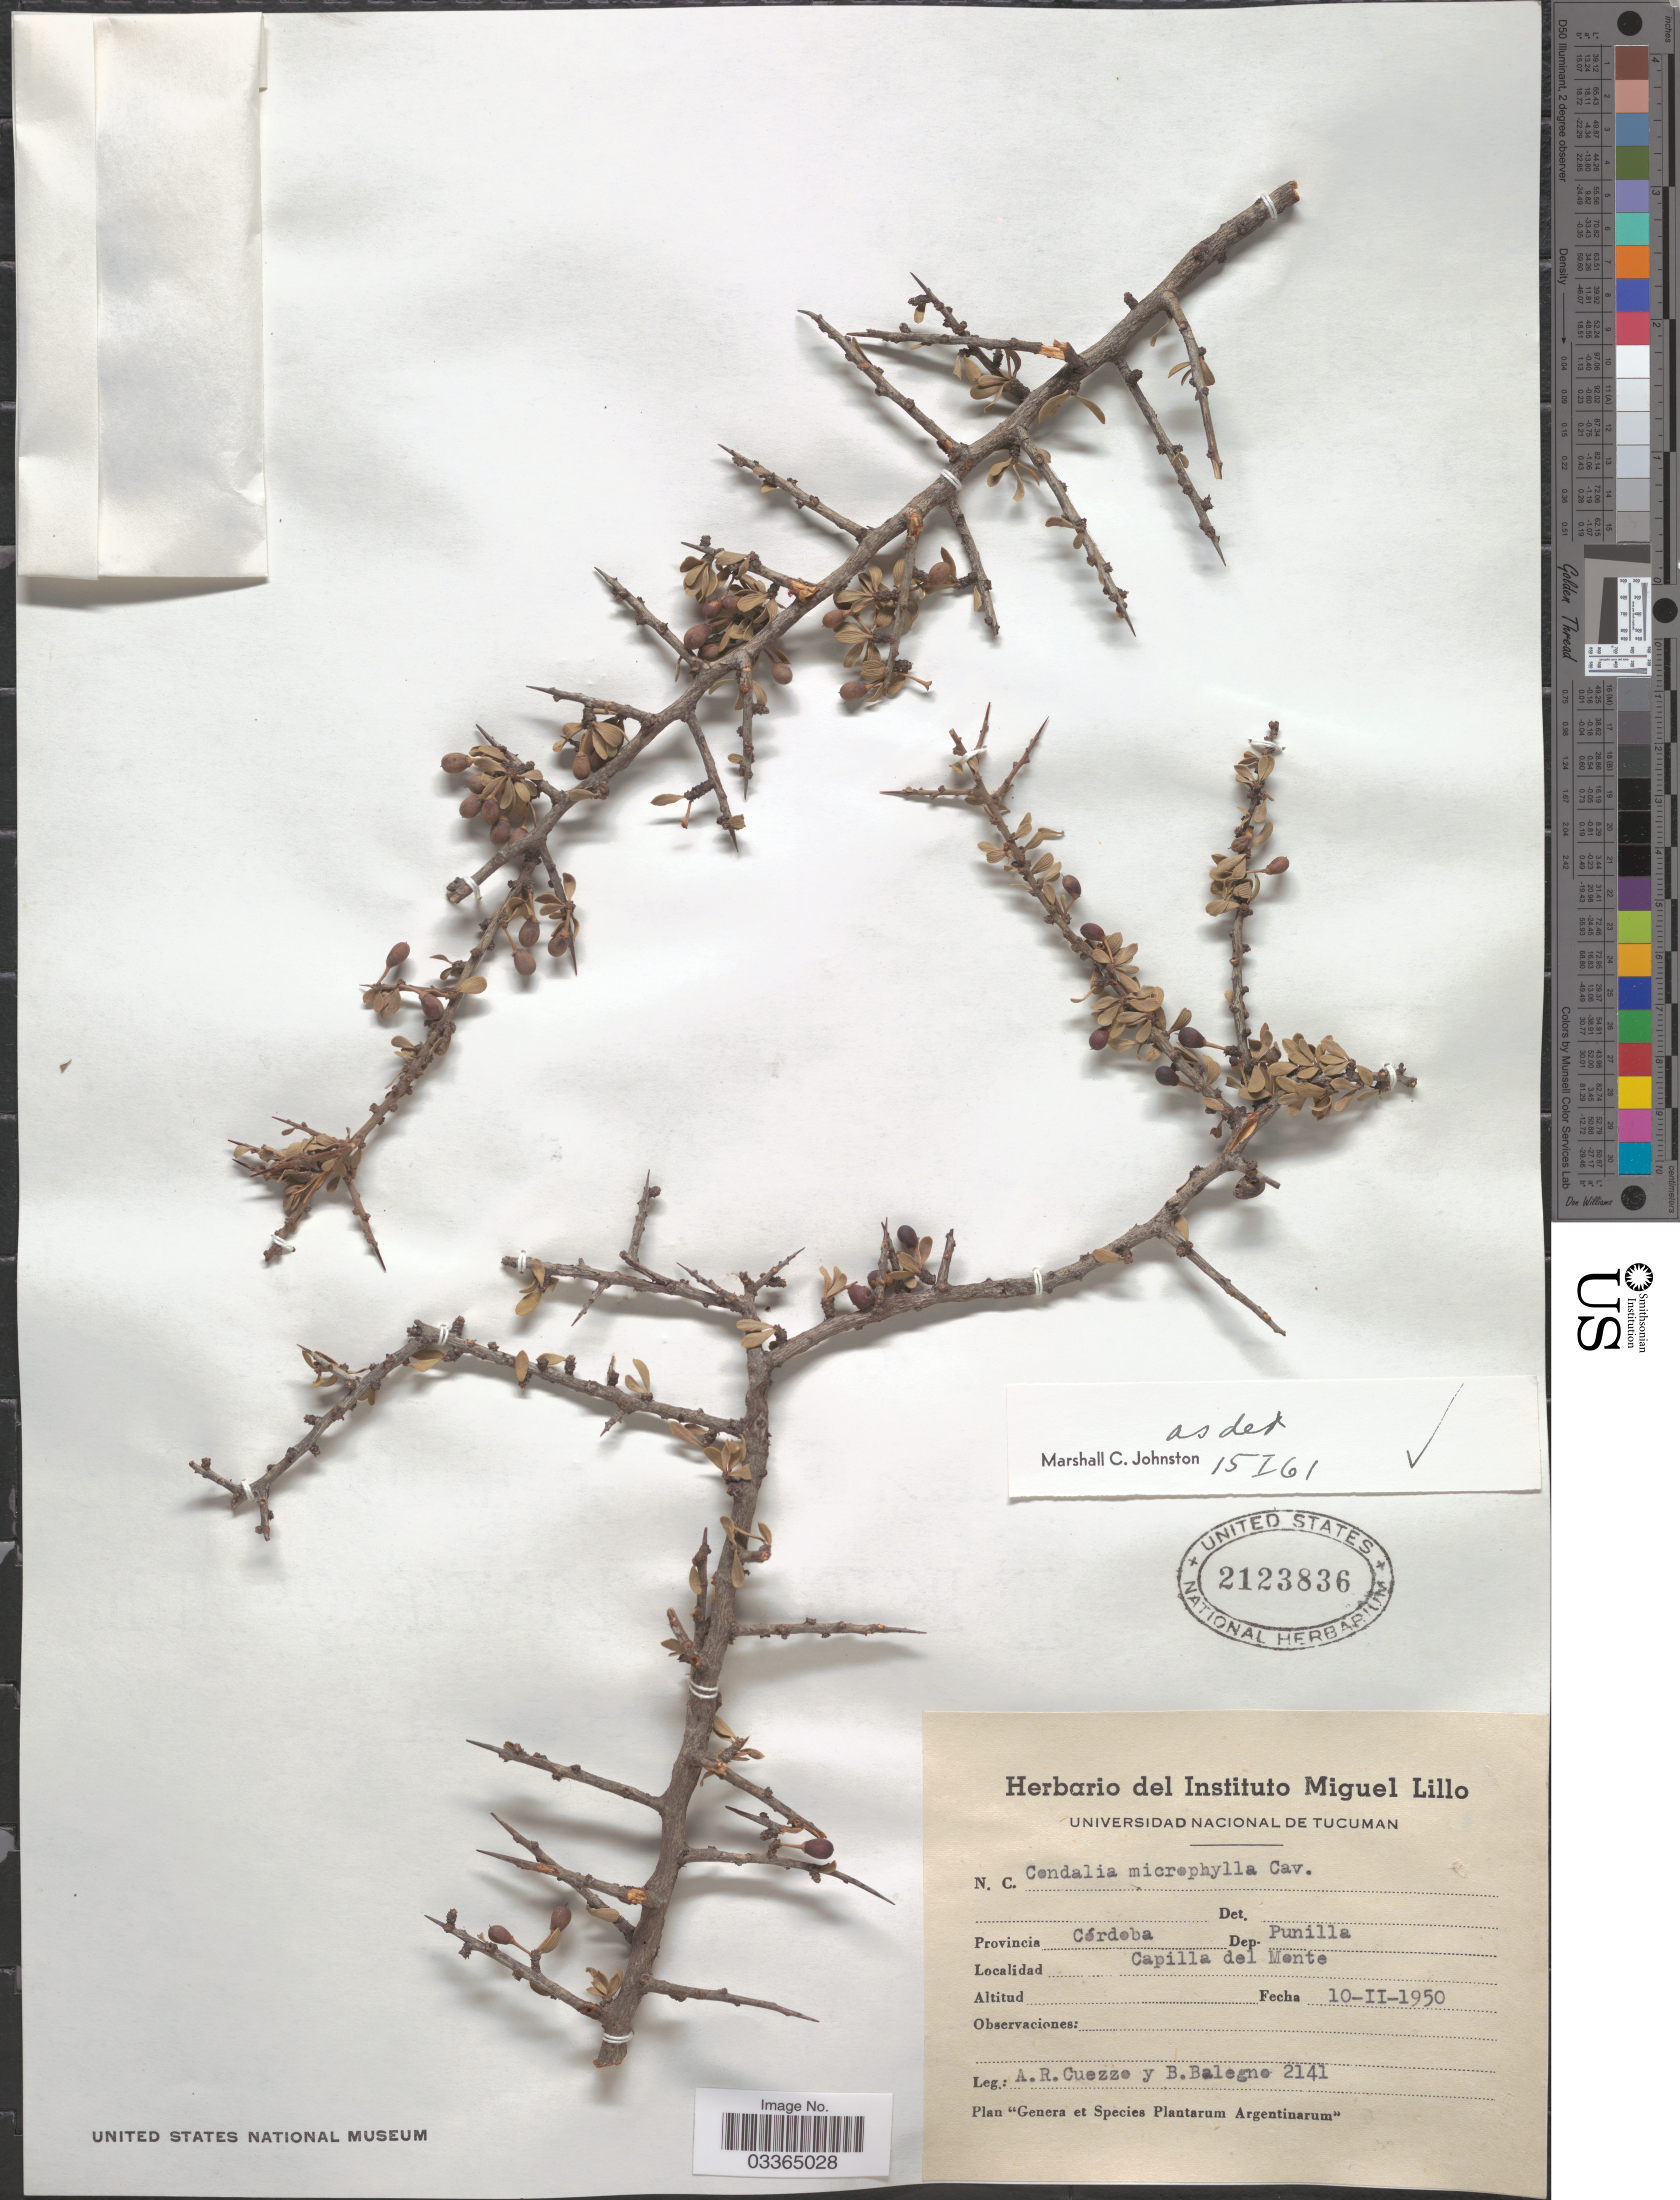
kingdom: Plantae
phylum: Tracheophyta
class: Magnoliopsida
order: Rosales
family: Rhamnaceae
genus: Condalia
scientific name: Condalia microphylla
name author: Cav.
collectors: A. Cuezzo & B. Balegno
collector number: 2141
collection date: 1950-02-10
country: Argentina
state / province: Cordoba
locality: Dep. Punilla, Capilla del Monte.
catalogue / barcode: US 2123836